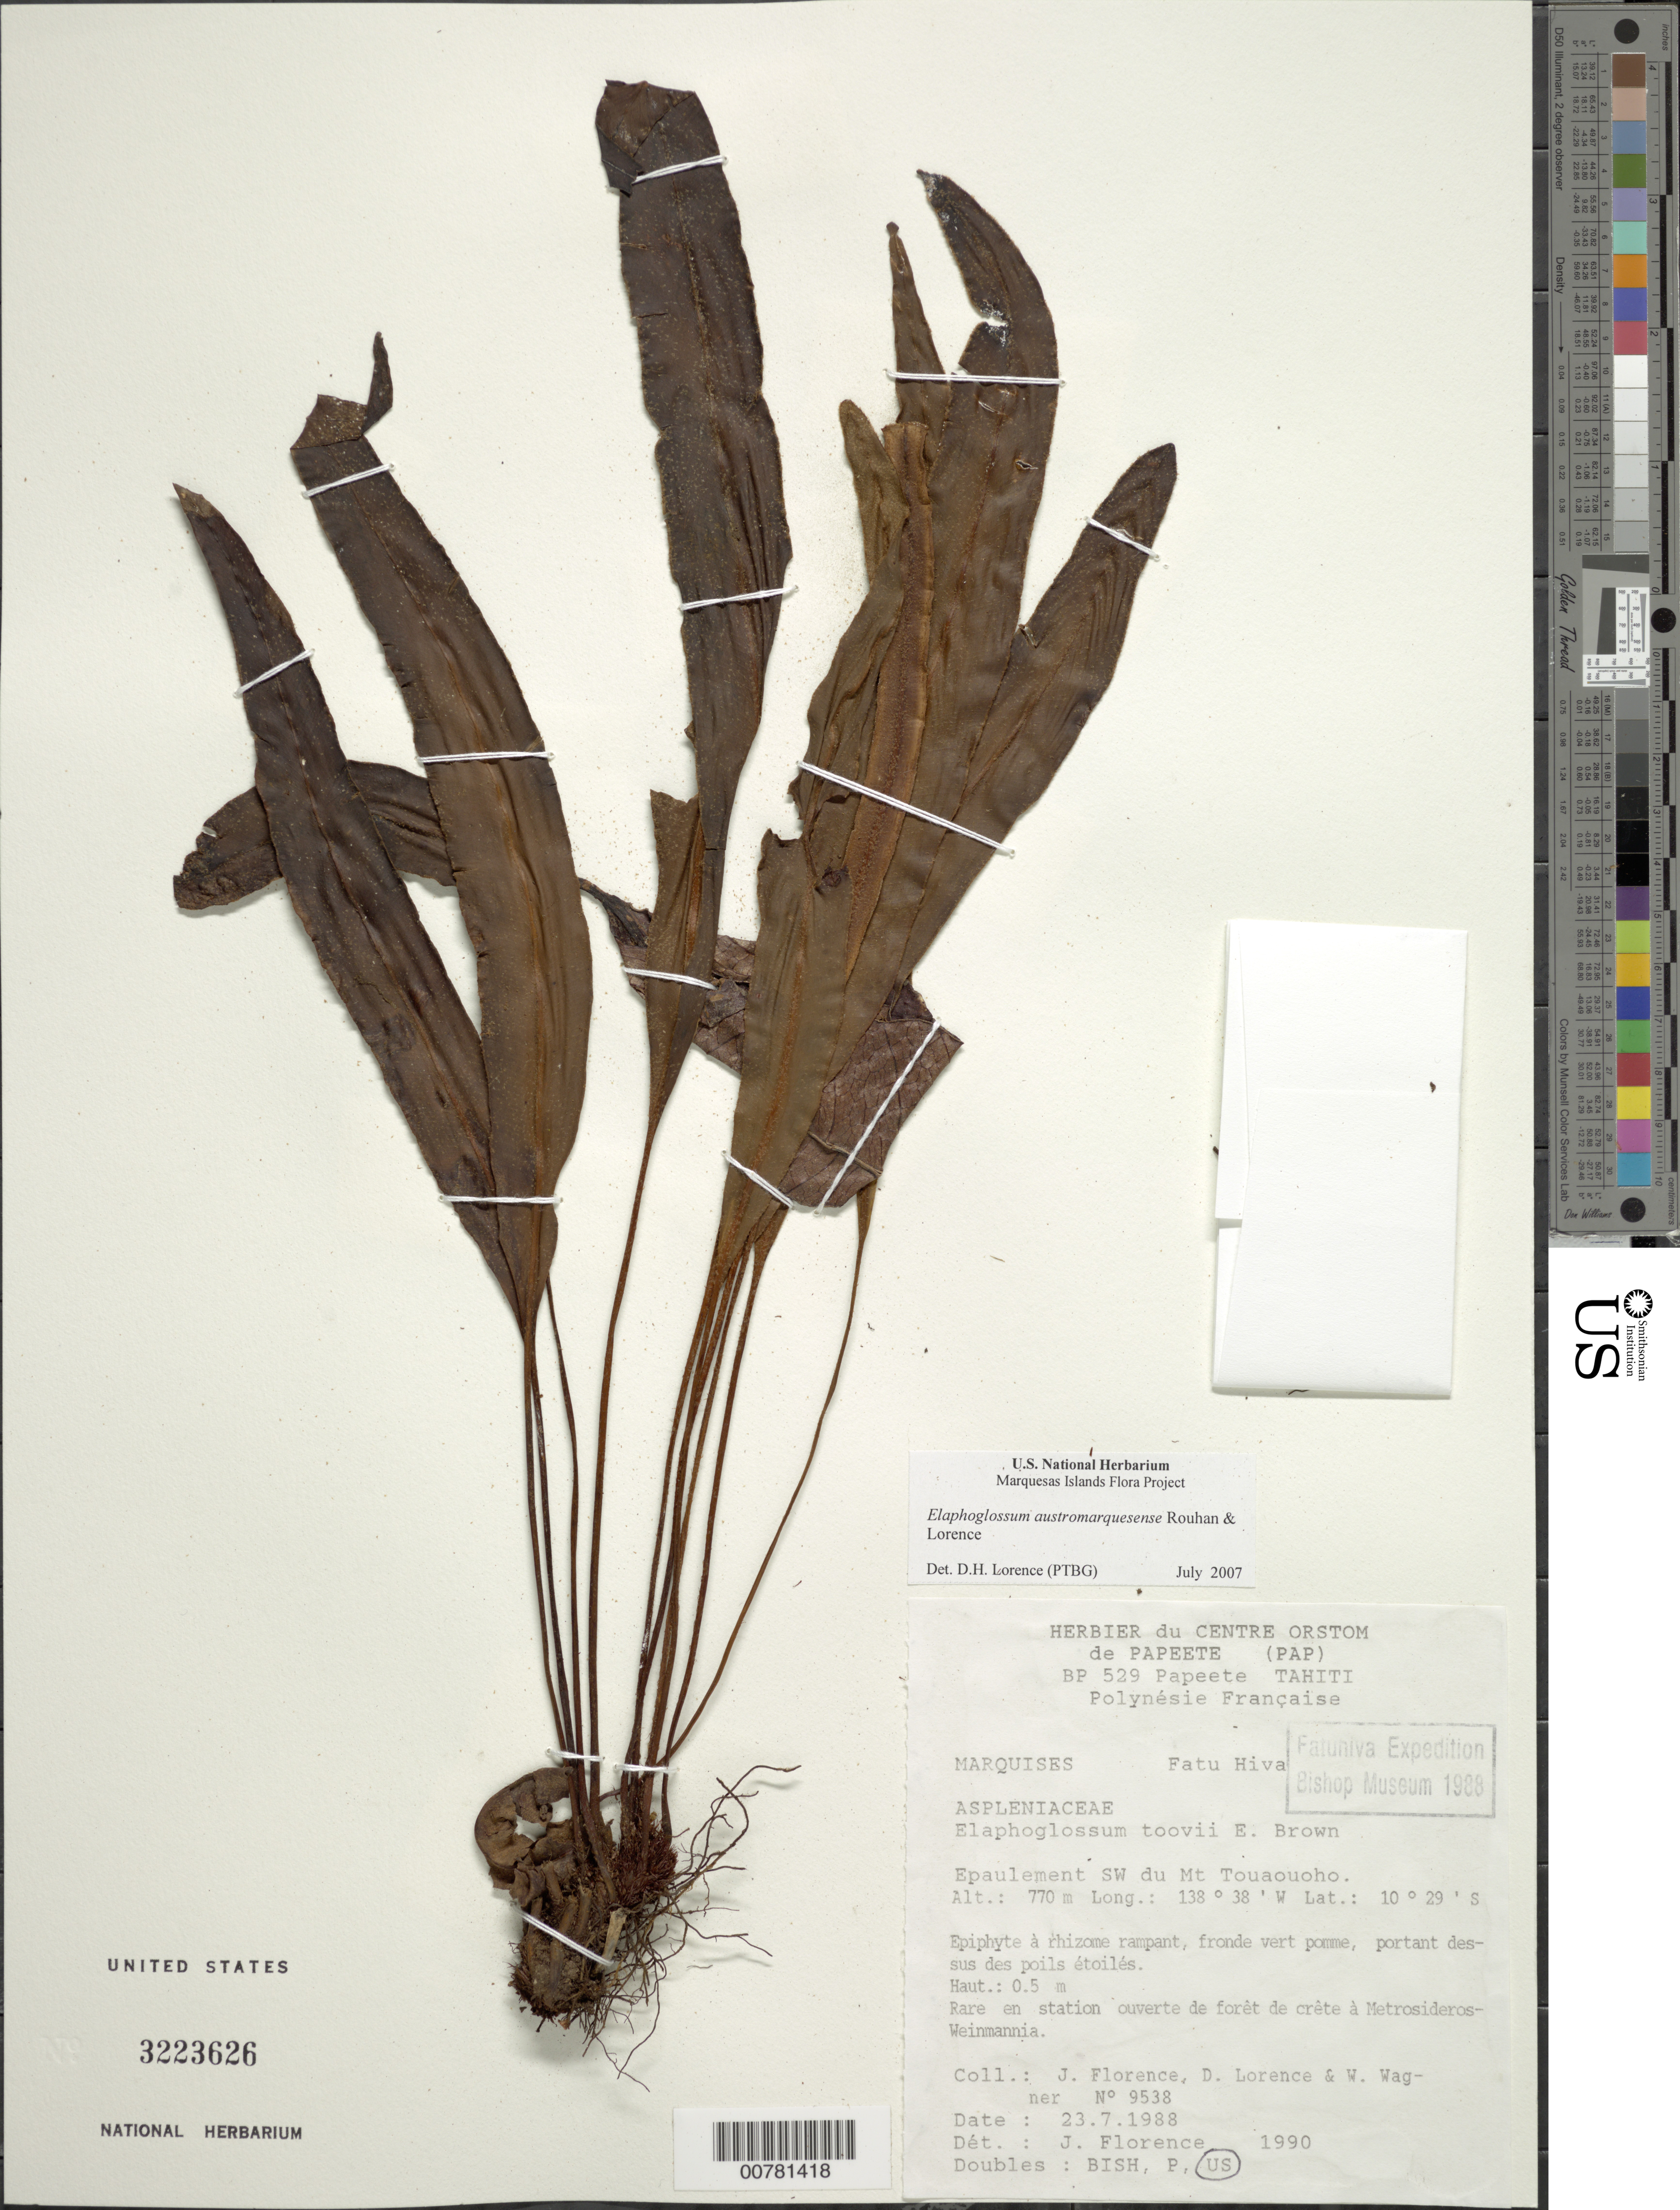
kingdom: Plantae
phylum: Tracheophyta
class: Polypodiopsida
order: Polypodiales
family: Dryopteridaceae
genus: Elaphoglossum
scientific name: Elaphoglossum austromarquesense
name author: Rouhan & Lorence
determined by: Lorence, David H., (PTBG), National Tropical Botanical Garden (UNITED STATES)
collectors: J. Florence, D. Lorence & W. L. Wagner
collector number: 9538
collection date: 1988-07-23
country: French Polynesia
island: Fatu Hiva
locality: Epaulement SW du Mt. Touaouoho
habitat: Rare en station ouverte de forêt de crête à Metrosideros-Weinmannia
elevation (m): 770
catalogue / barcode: US 3223626